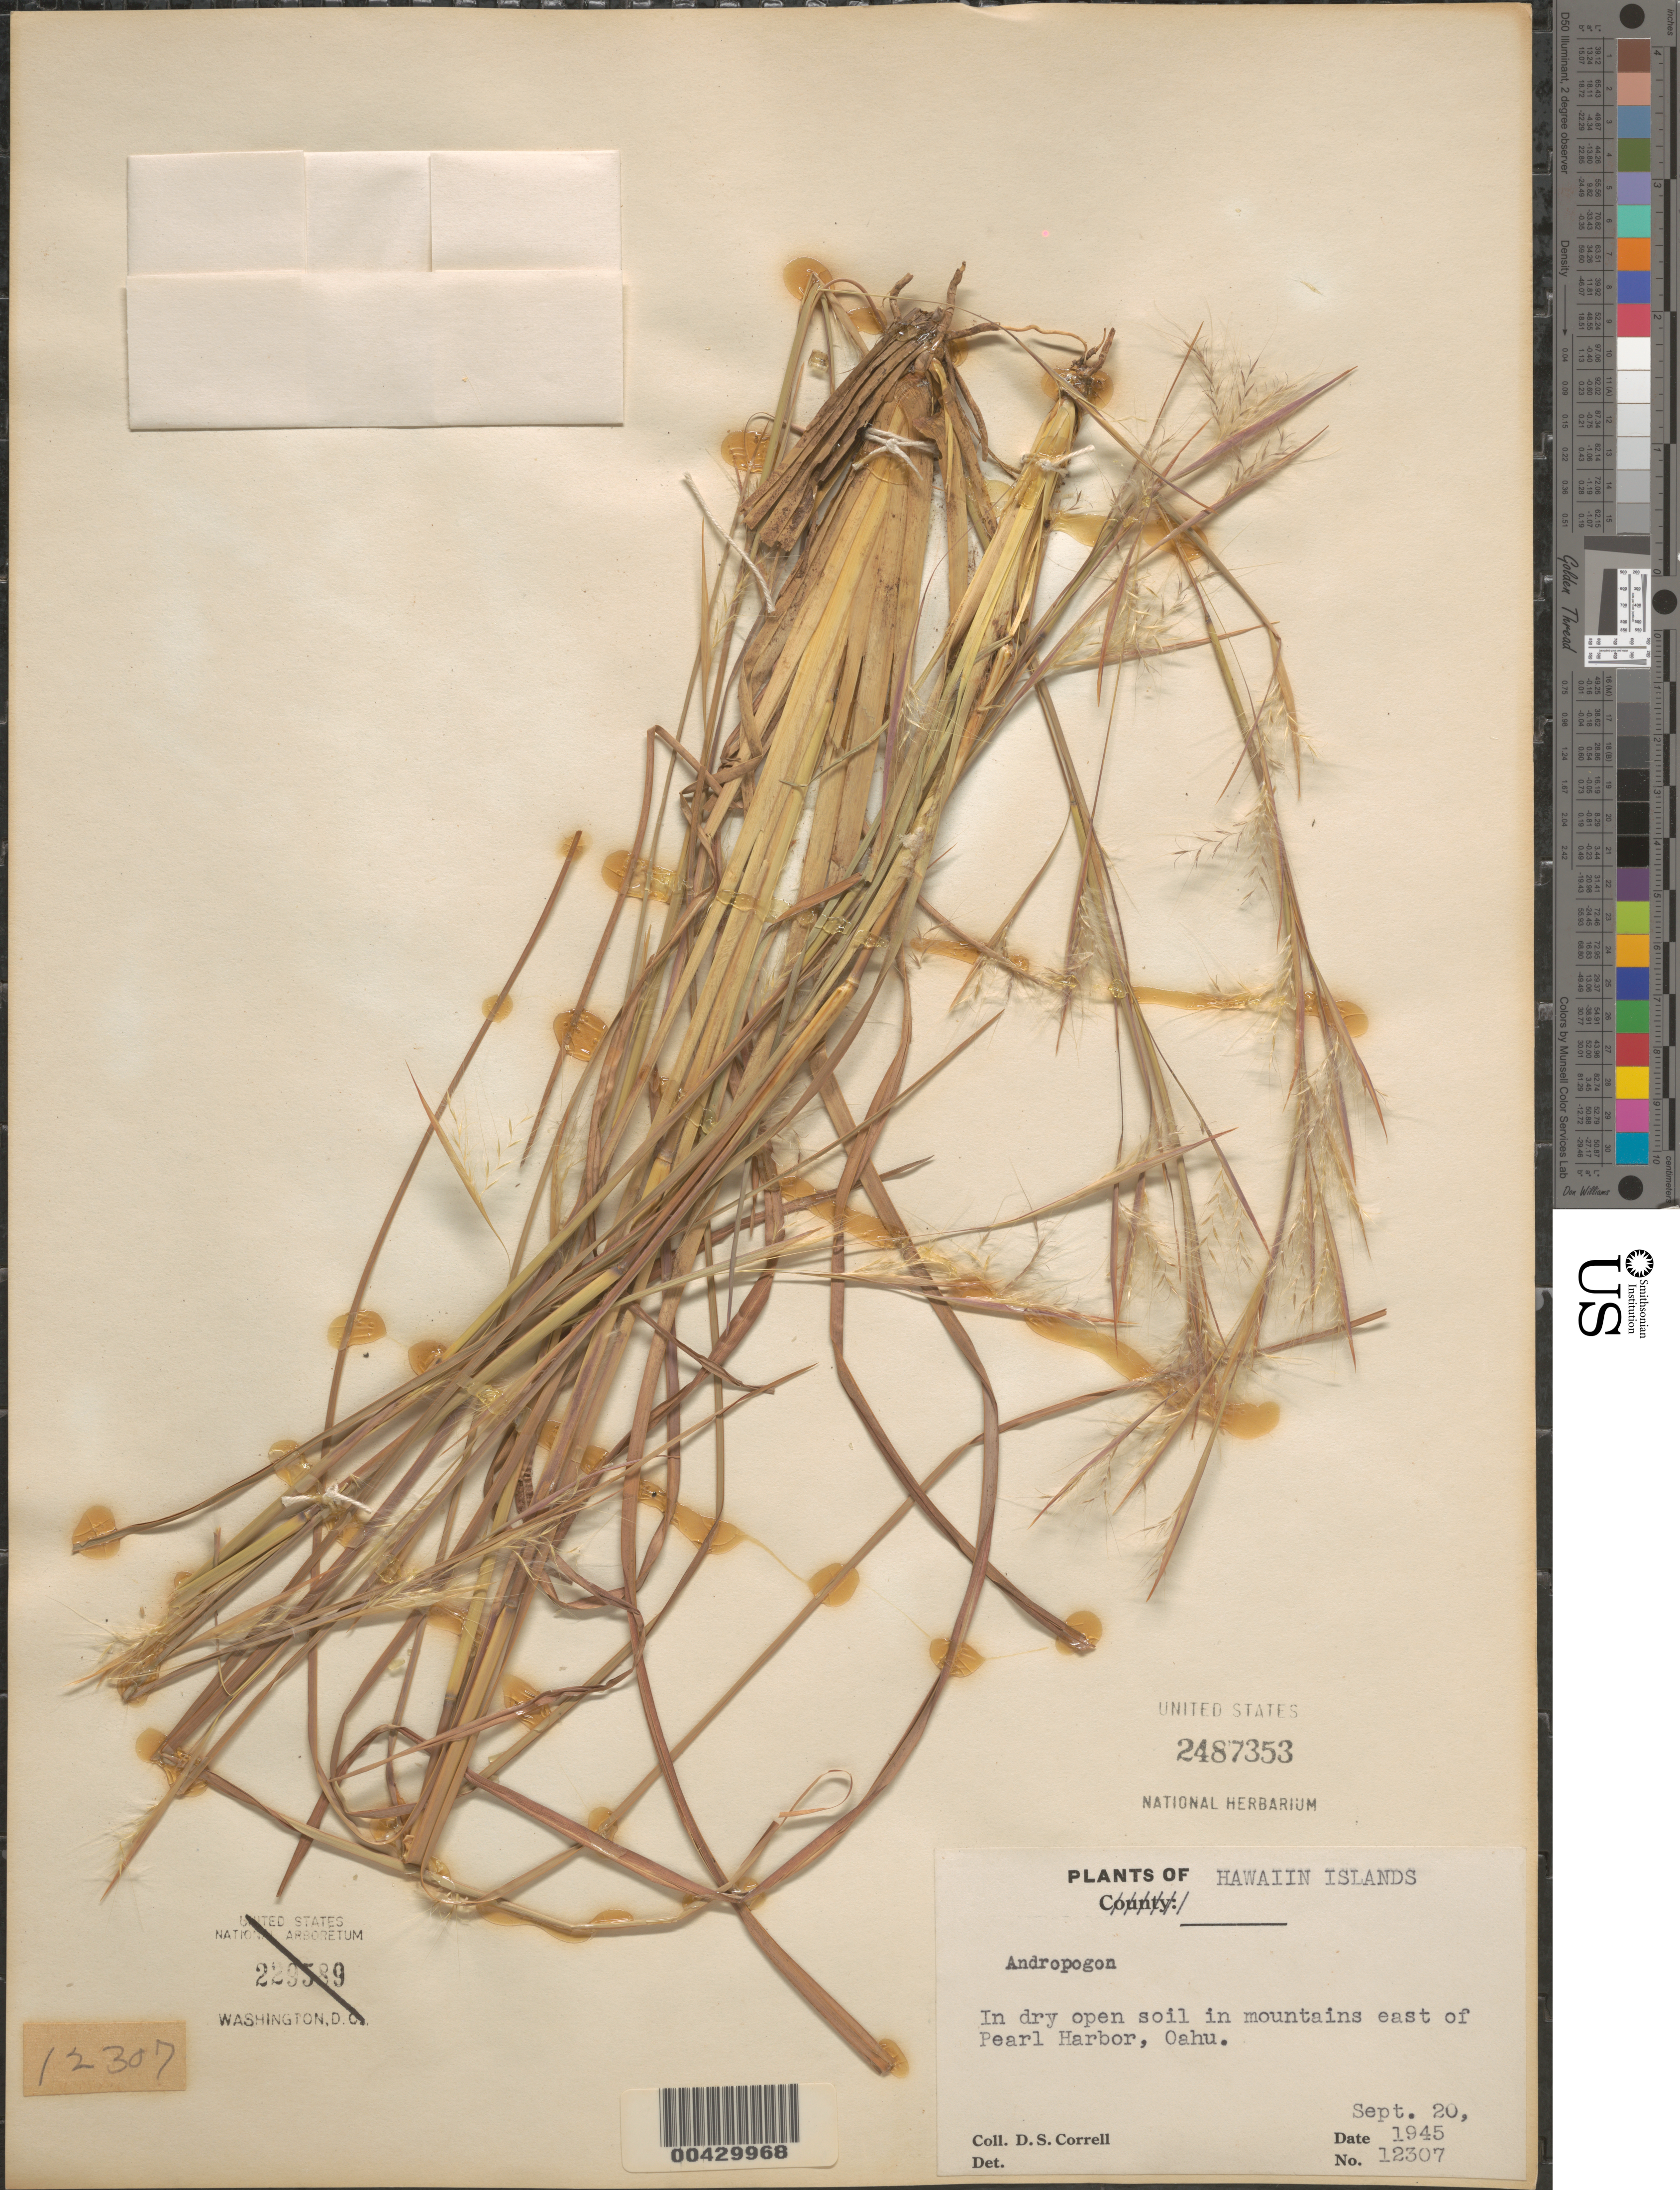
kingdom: Plantae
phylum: Tracheophyta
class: Liliopsida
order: Poales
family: Poaceae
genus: Andropogon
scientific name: Andropogon virginicus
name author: L.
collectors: D. S. Correll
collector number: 12307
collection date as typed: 20 Sep 1945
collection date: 1945-09-20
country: United States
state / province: Hawaii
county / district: Honolulu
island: Oahu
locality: in mountains east of Pearl Harbor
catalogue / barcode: US 2487353